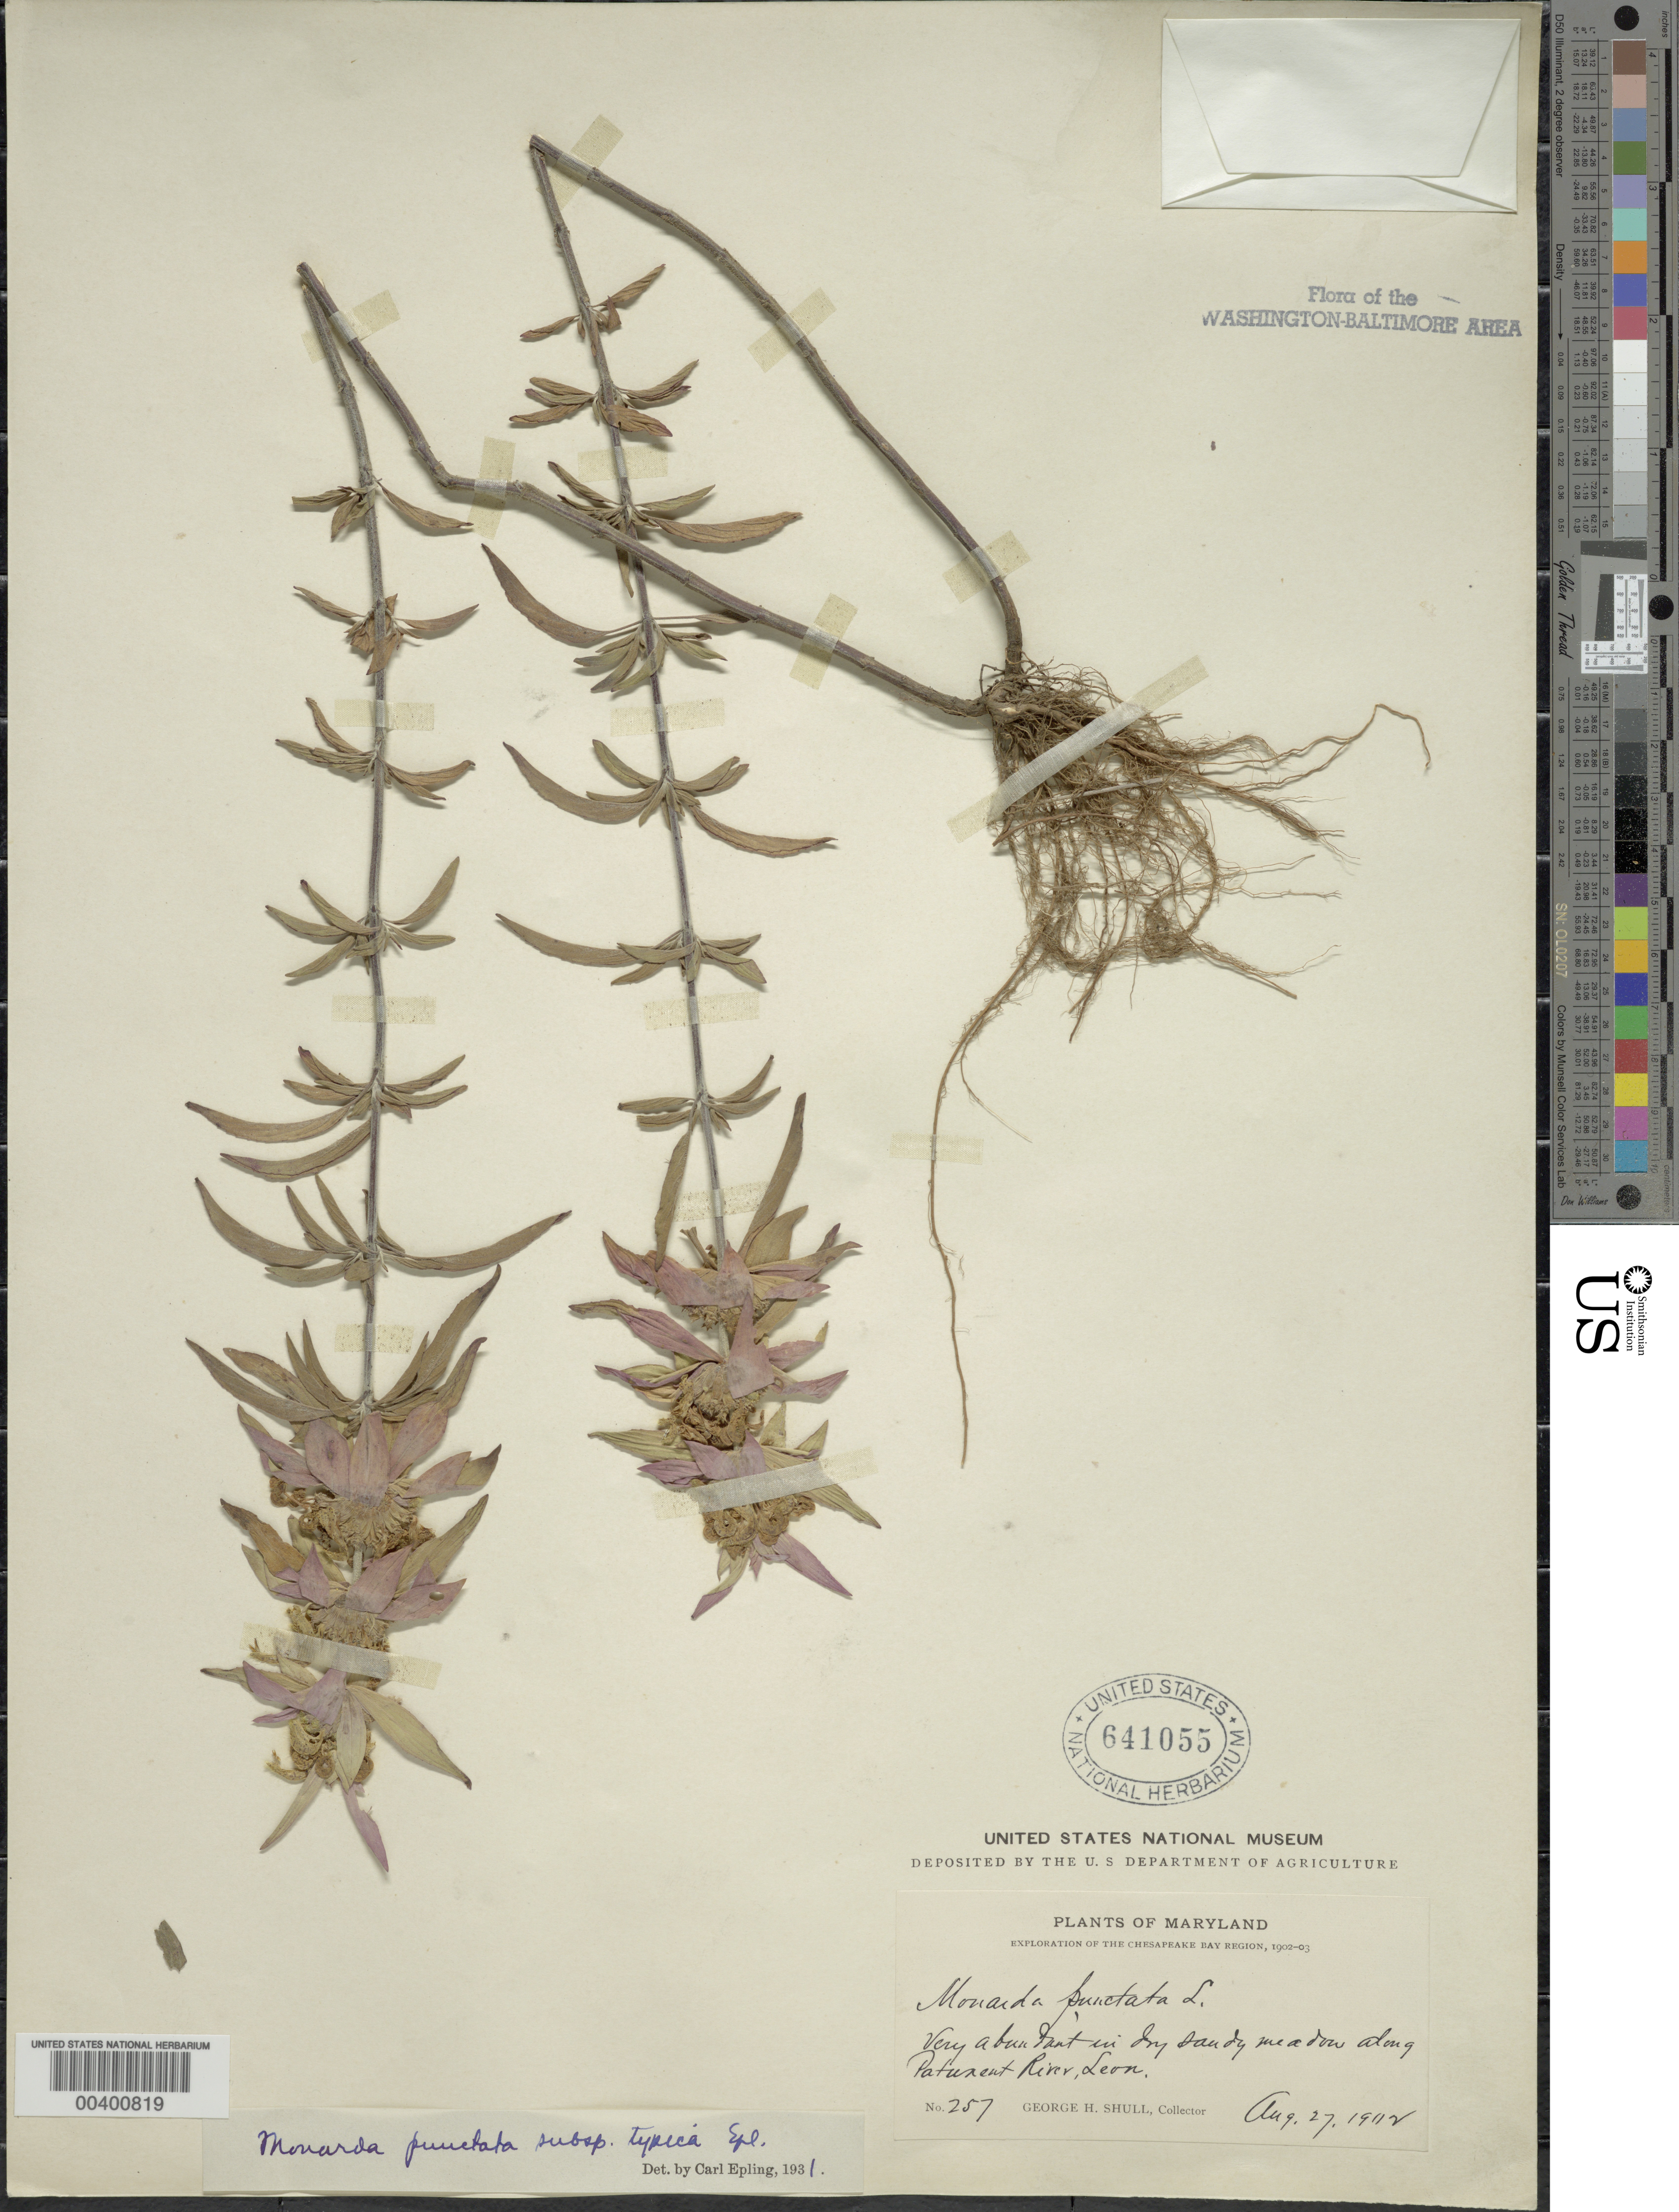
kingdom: Plantae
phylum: Tracheophyta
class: Magnoliopsida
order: Lamiales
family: Lamiaceae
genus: Monarda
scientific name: Monarda punctata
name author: L.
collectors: G. H. Shull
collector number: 257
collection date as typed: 27 Aug 1902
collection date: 1902-08-27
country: United States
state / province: Maryland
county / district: Anne Arundel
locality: Patuxent River, Leon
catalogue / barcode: US 641055